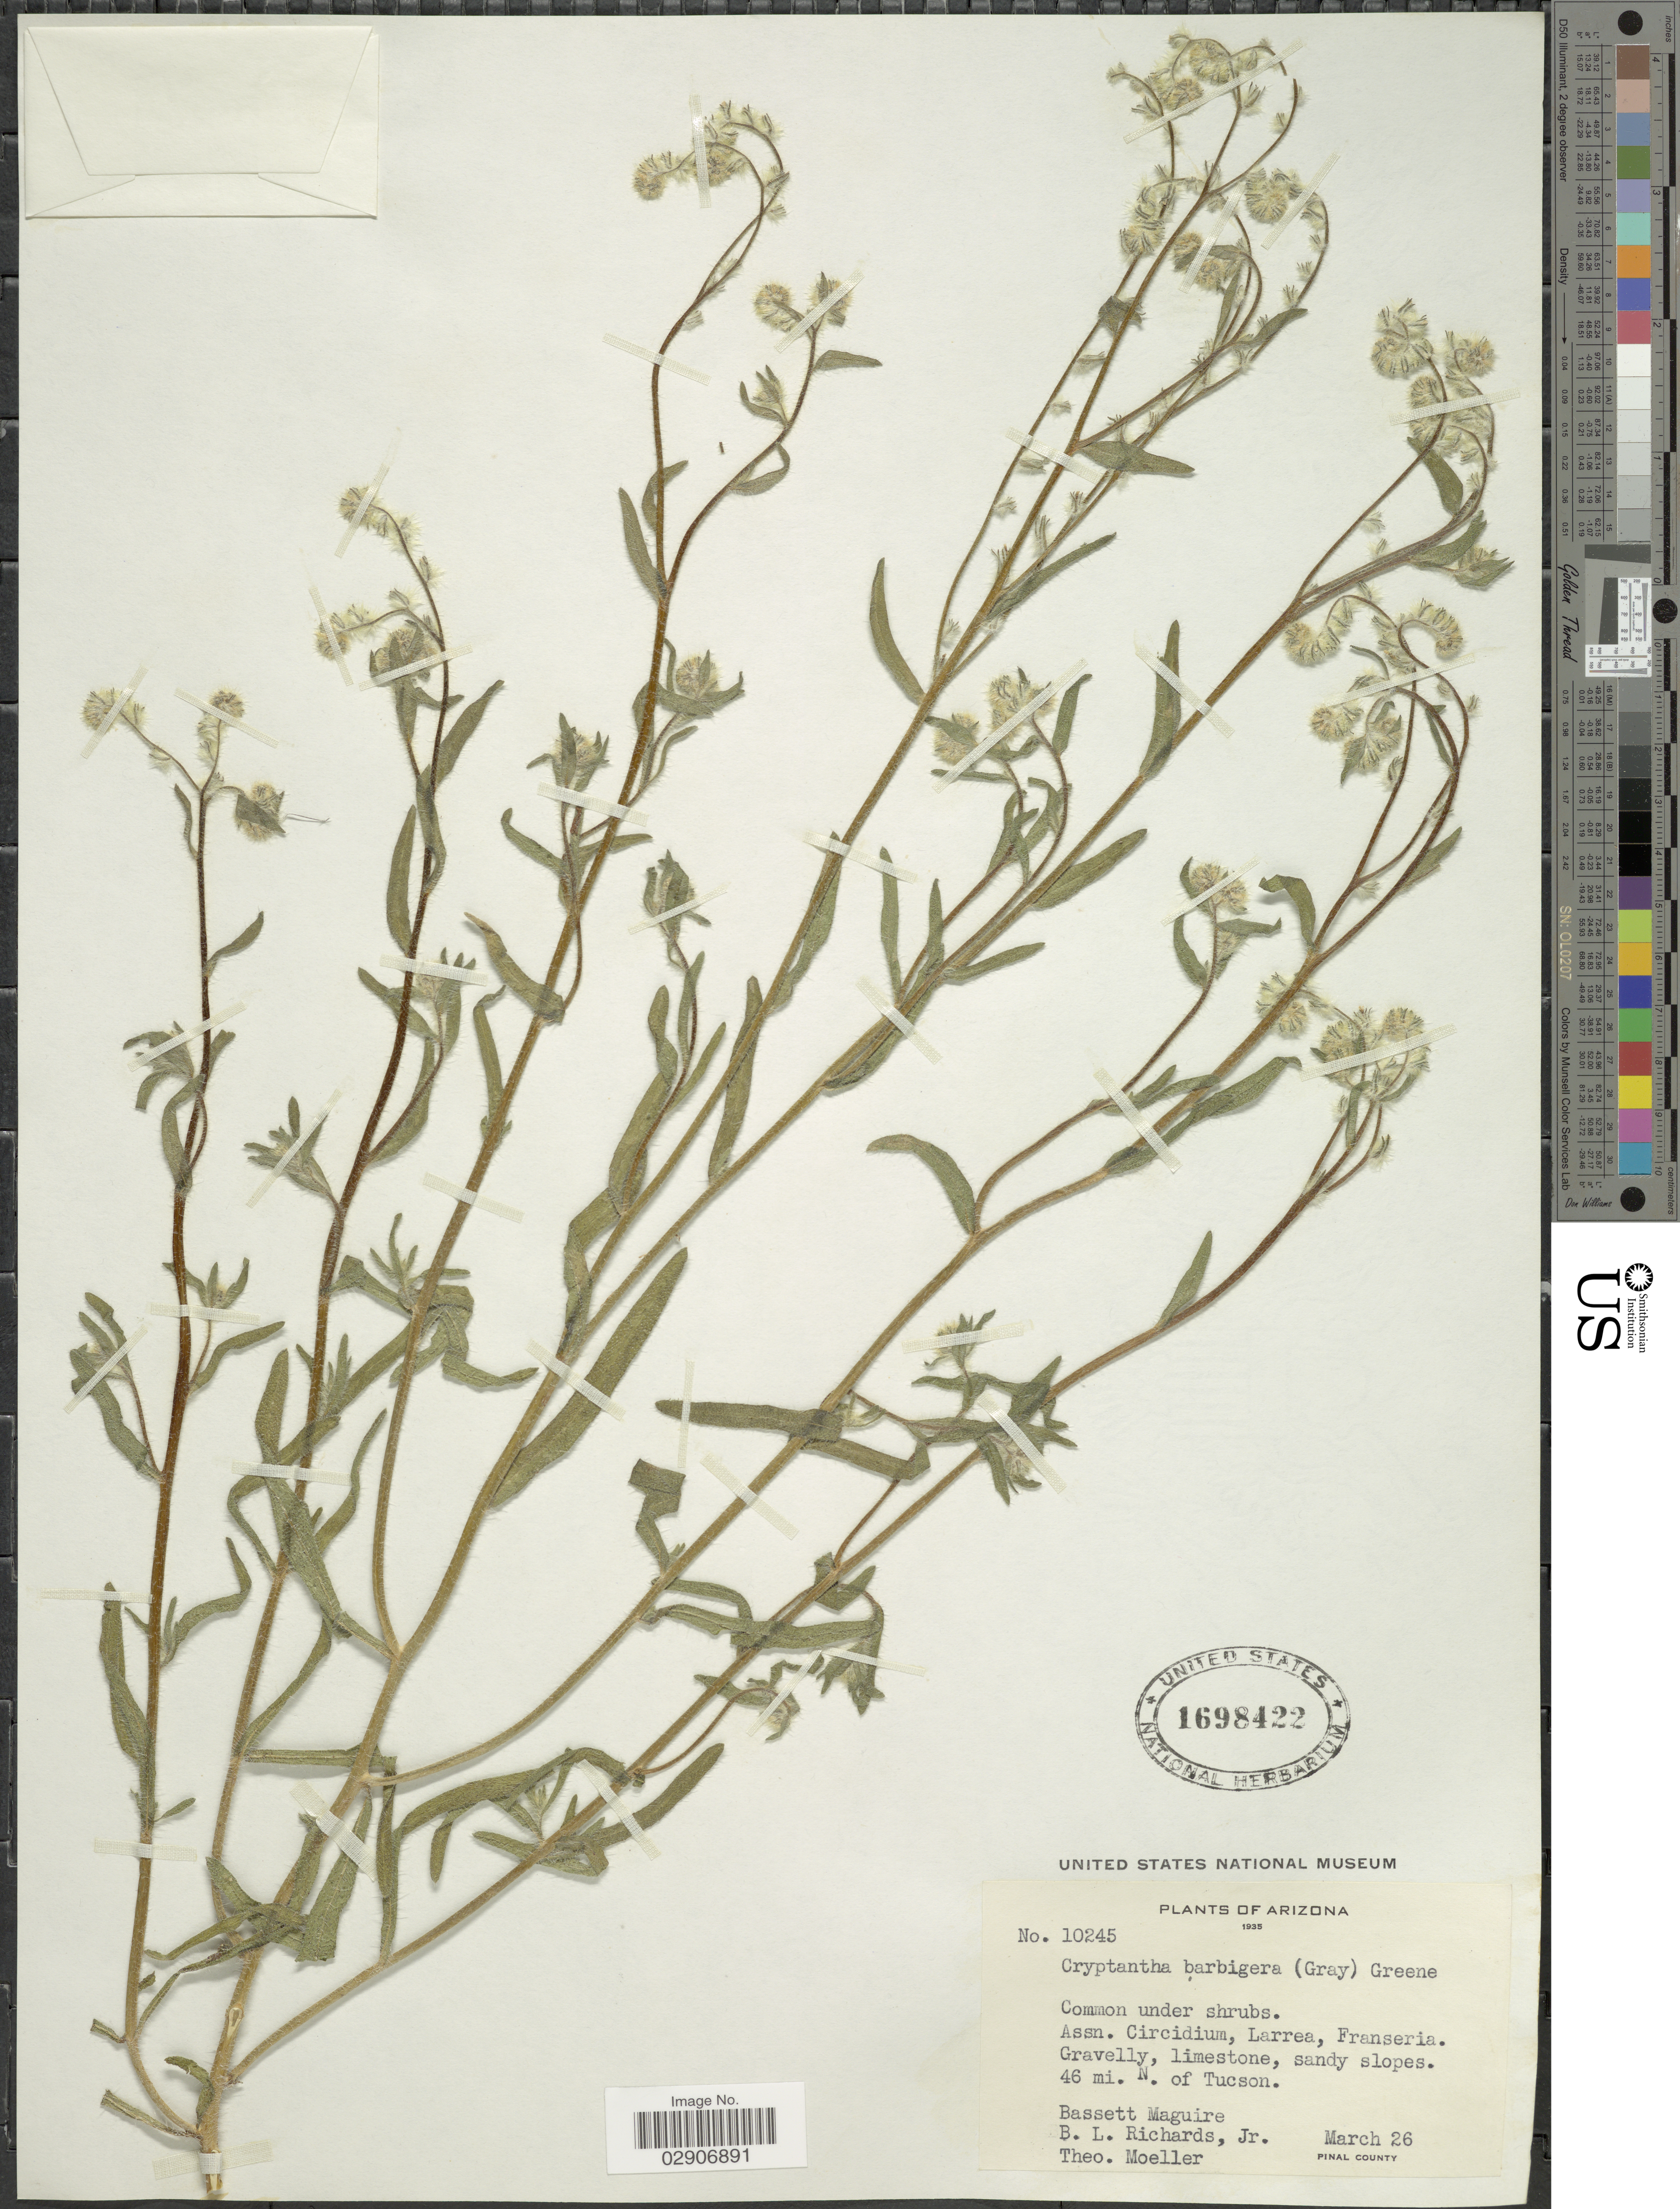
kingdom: Plantae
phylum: Tracheophyta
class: Magnoliopsida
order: Boraginales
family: Boraginaceae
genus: Cryptantha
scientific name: Cryptantha barbigera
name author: (A. Gray) Greene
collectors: B. Maguire, B. Richards & T. Moeller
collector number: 10245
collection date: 1935-03-26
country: United States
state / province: Arizona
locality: Gravelly, limestone, sandy slopes. 46 mi. N. of Tucson. Pinal County.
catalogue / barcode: US 1698422